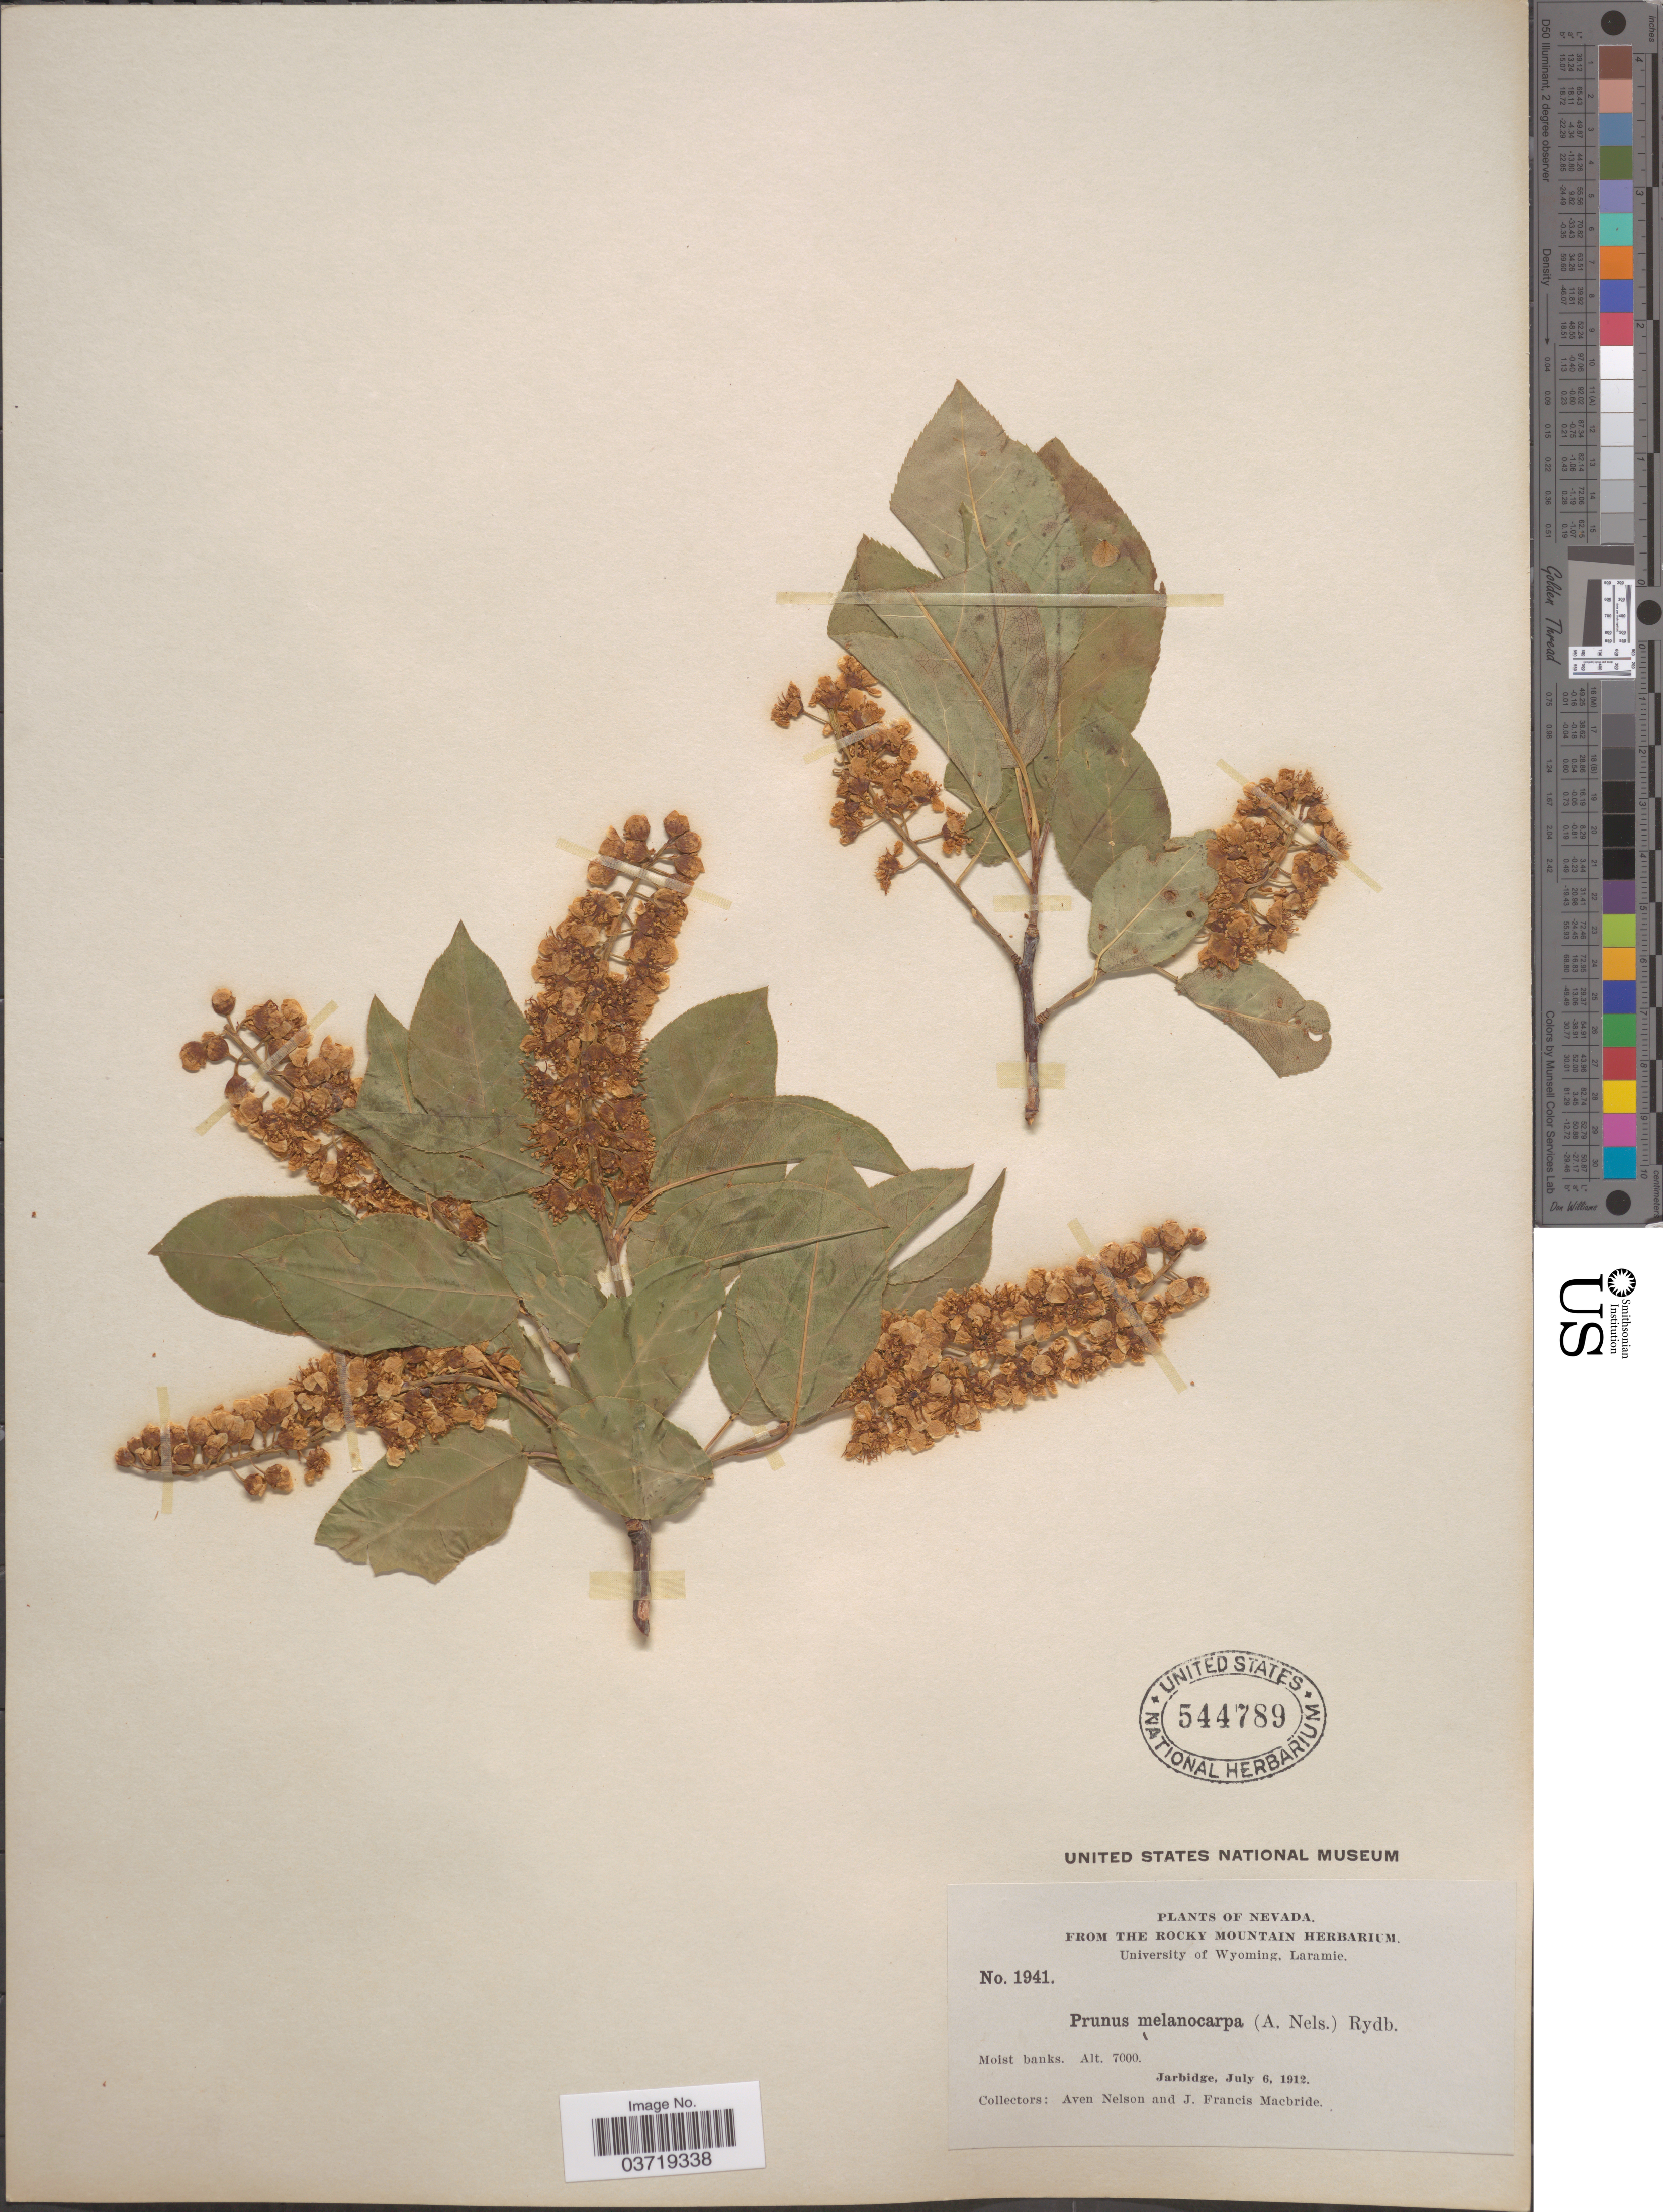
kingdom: Plantae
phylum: Tracheophyta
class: Magnoliopsida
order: Rosales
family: Rosaceae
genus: Prunus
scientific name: Prunus virginiana var. demissa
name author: (Nutt.) Torr.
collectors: A. Nelson & J. F. Macbride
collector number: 1941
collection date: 1912-07-06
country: United States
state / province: Nevada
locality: Jarbidge.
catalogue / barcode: US 544789